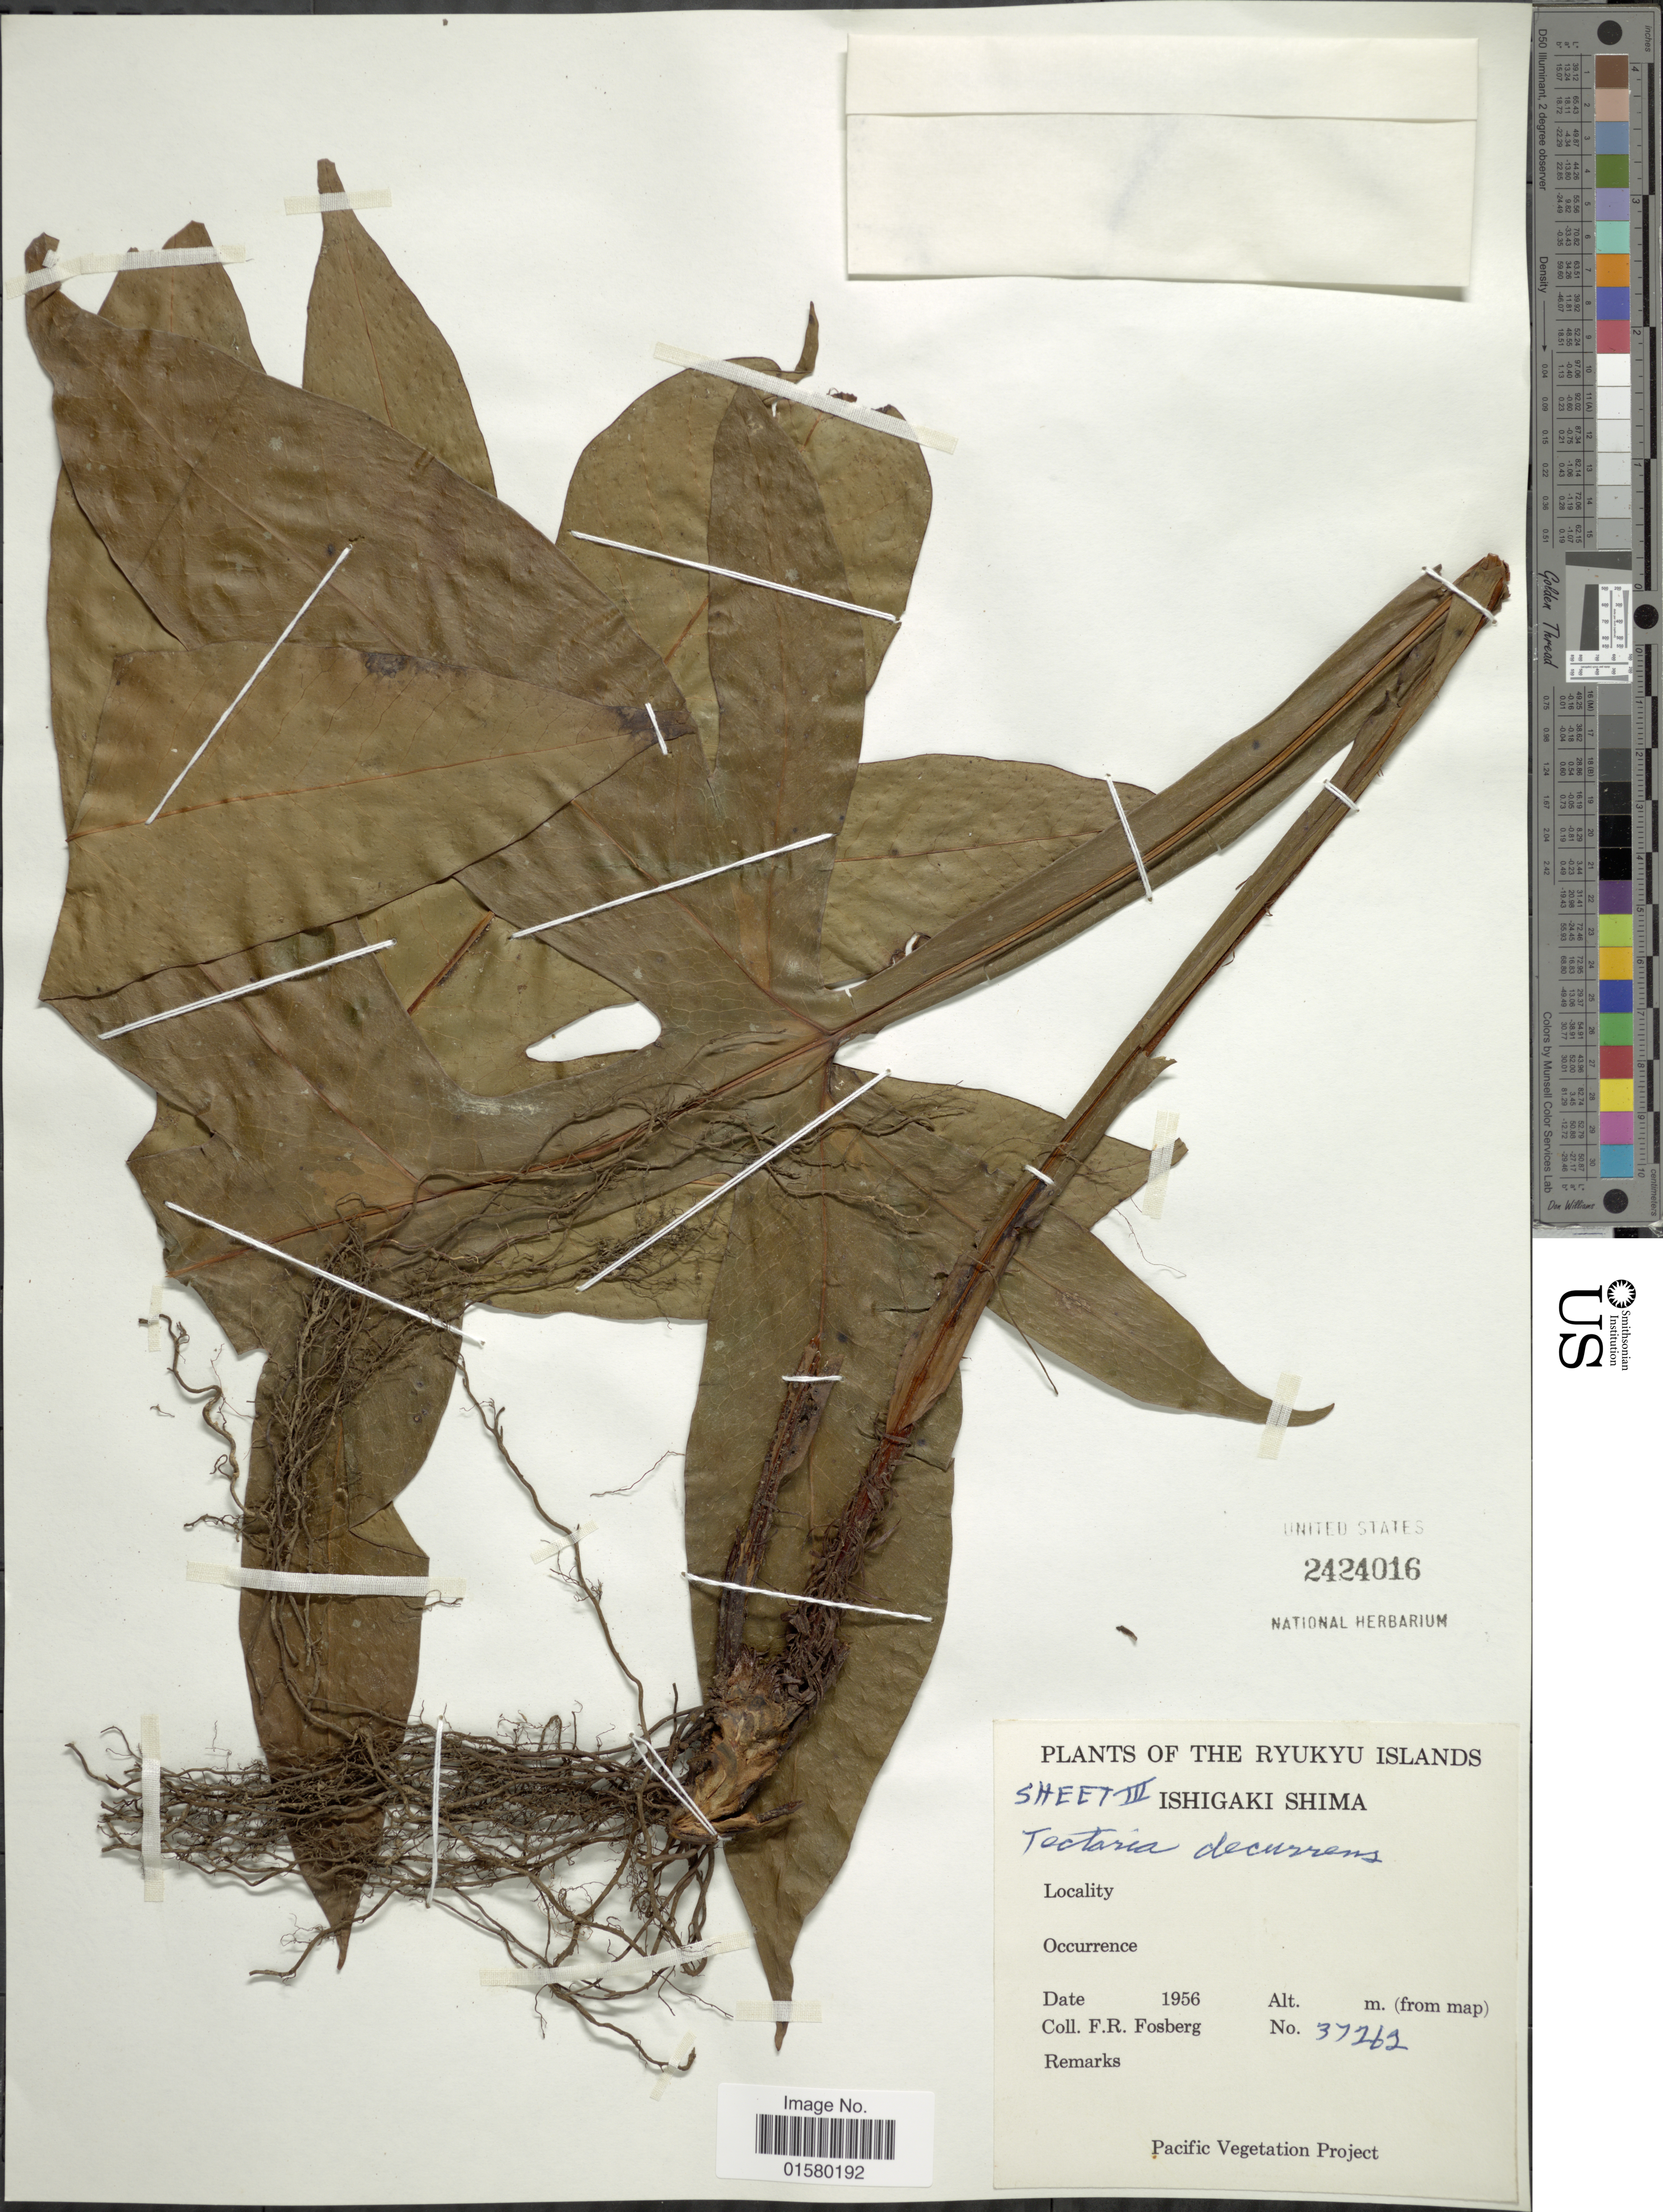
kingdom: Plantae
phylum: Tracheophyta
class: Polypodiopsida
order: Polypodiales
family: Tectariaceae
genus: Tectaria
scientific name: Tectaria decurrens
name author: (Presel.) Copel. in Elmer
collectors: F. R. Fosberg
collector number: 37262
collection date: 1956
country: Japan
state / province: Okinawa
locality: Ryukyu Islands, Ishigaki Shima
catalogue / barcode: US 2424016